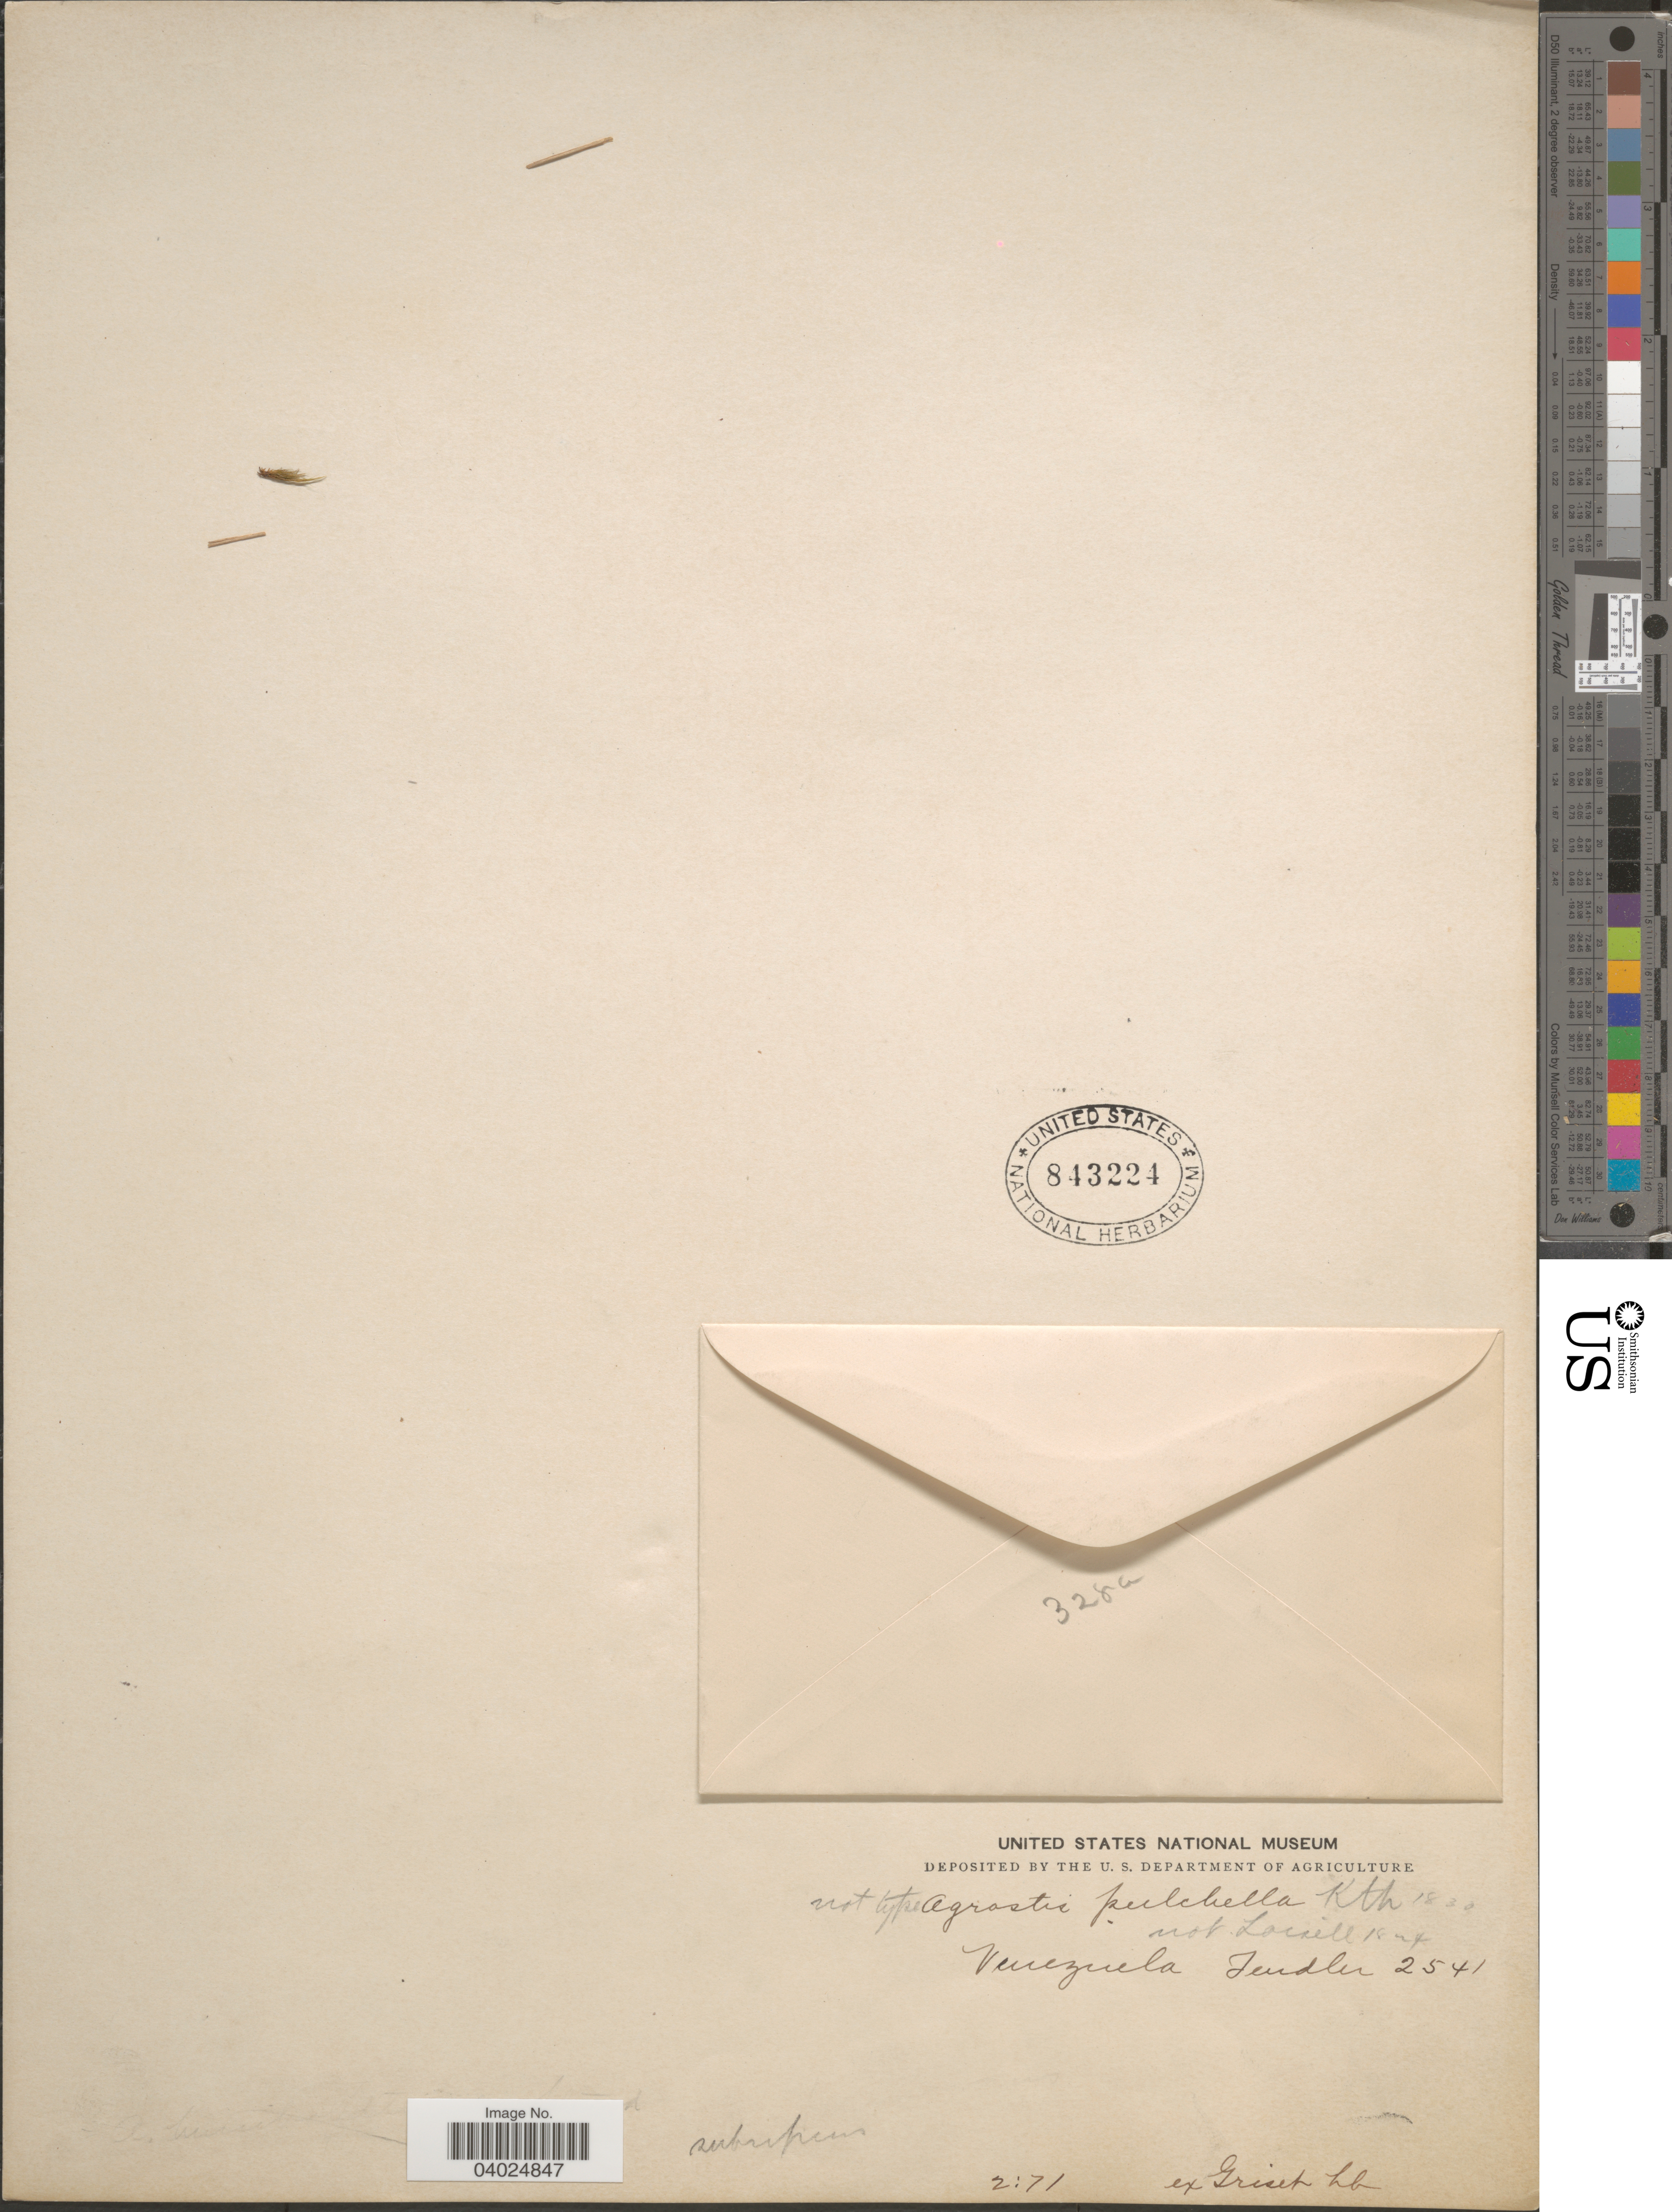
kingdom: Plantae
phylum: Tracheophyta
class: Liliopsida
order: Poales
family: Poaceae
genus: Agrostis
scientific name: Agrostis subrepens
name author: (Hitchc.) Hitchc.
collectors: -. Fendler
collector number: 2541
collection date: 1830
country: Venezuela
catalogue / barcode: US 843224